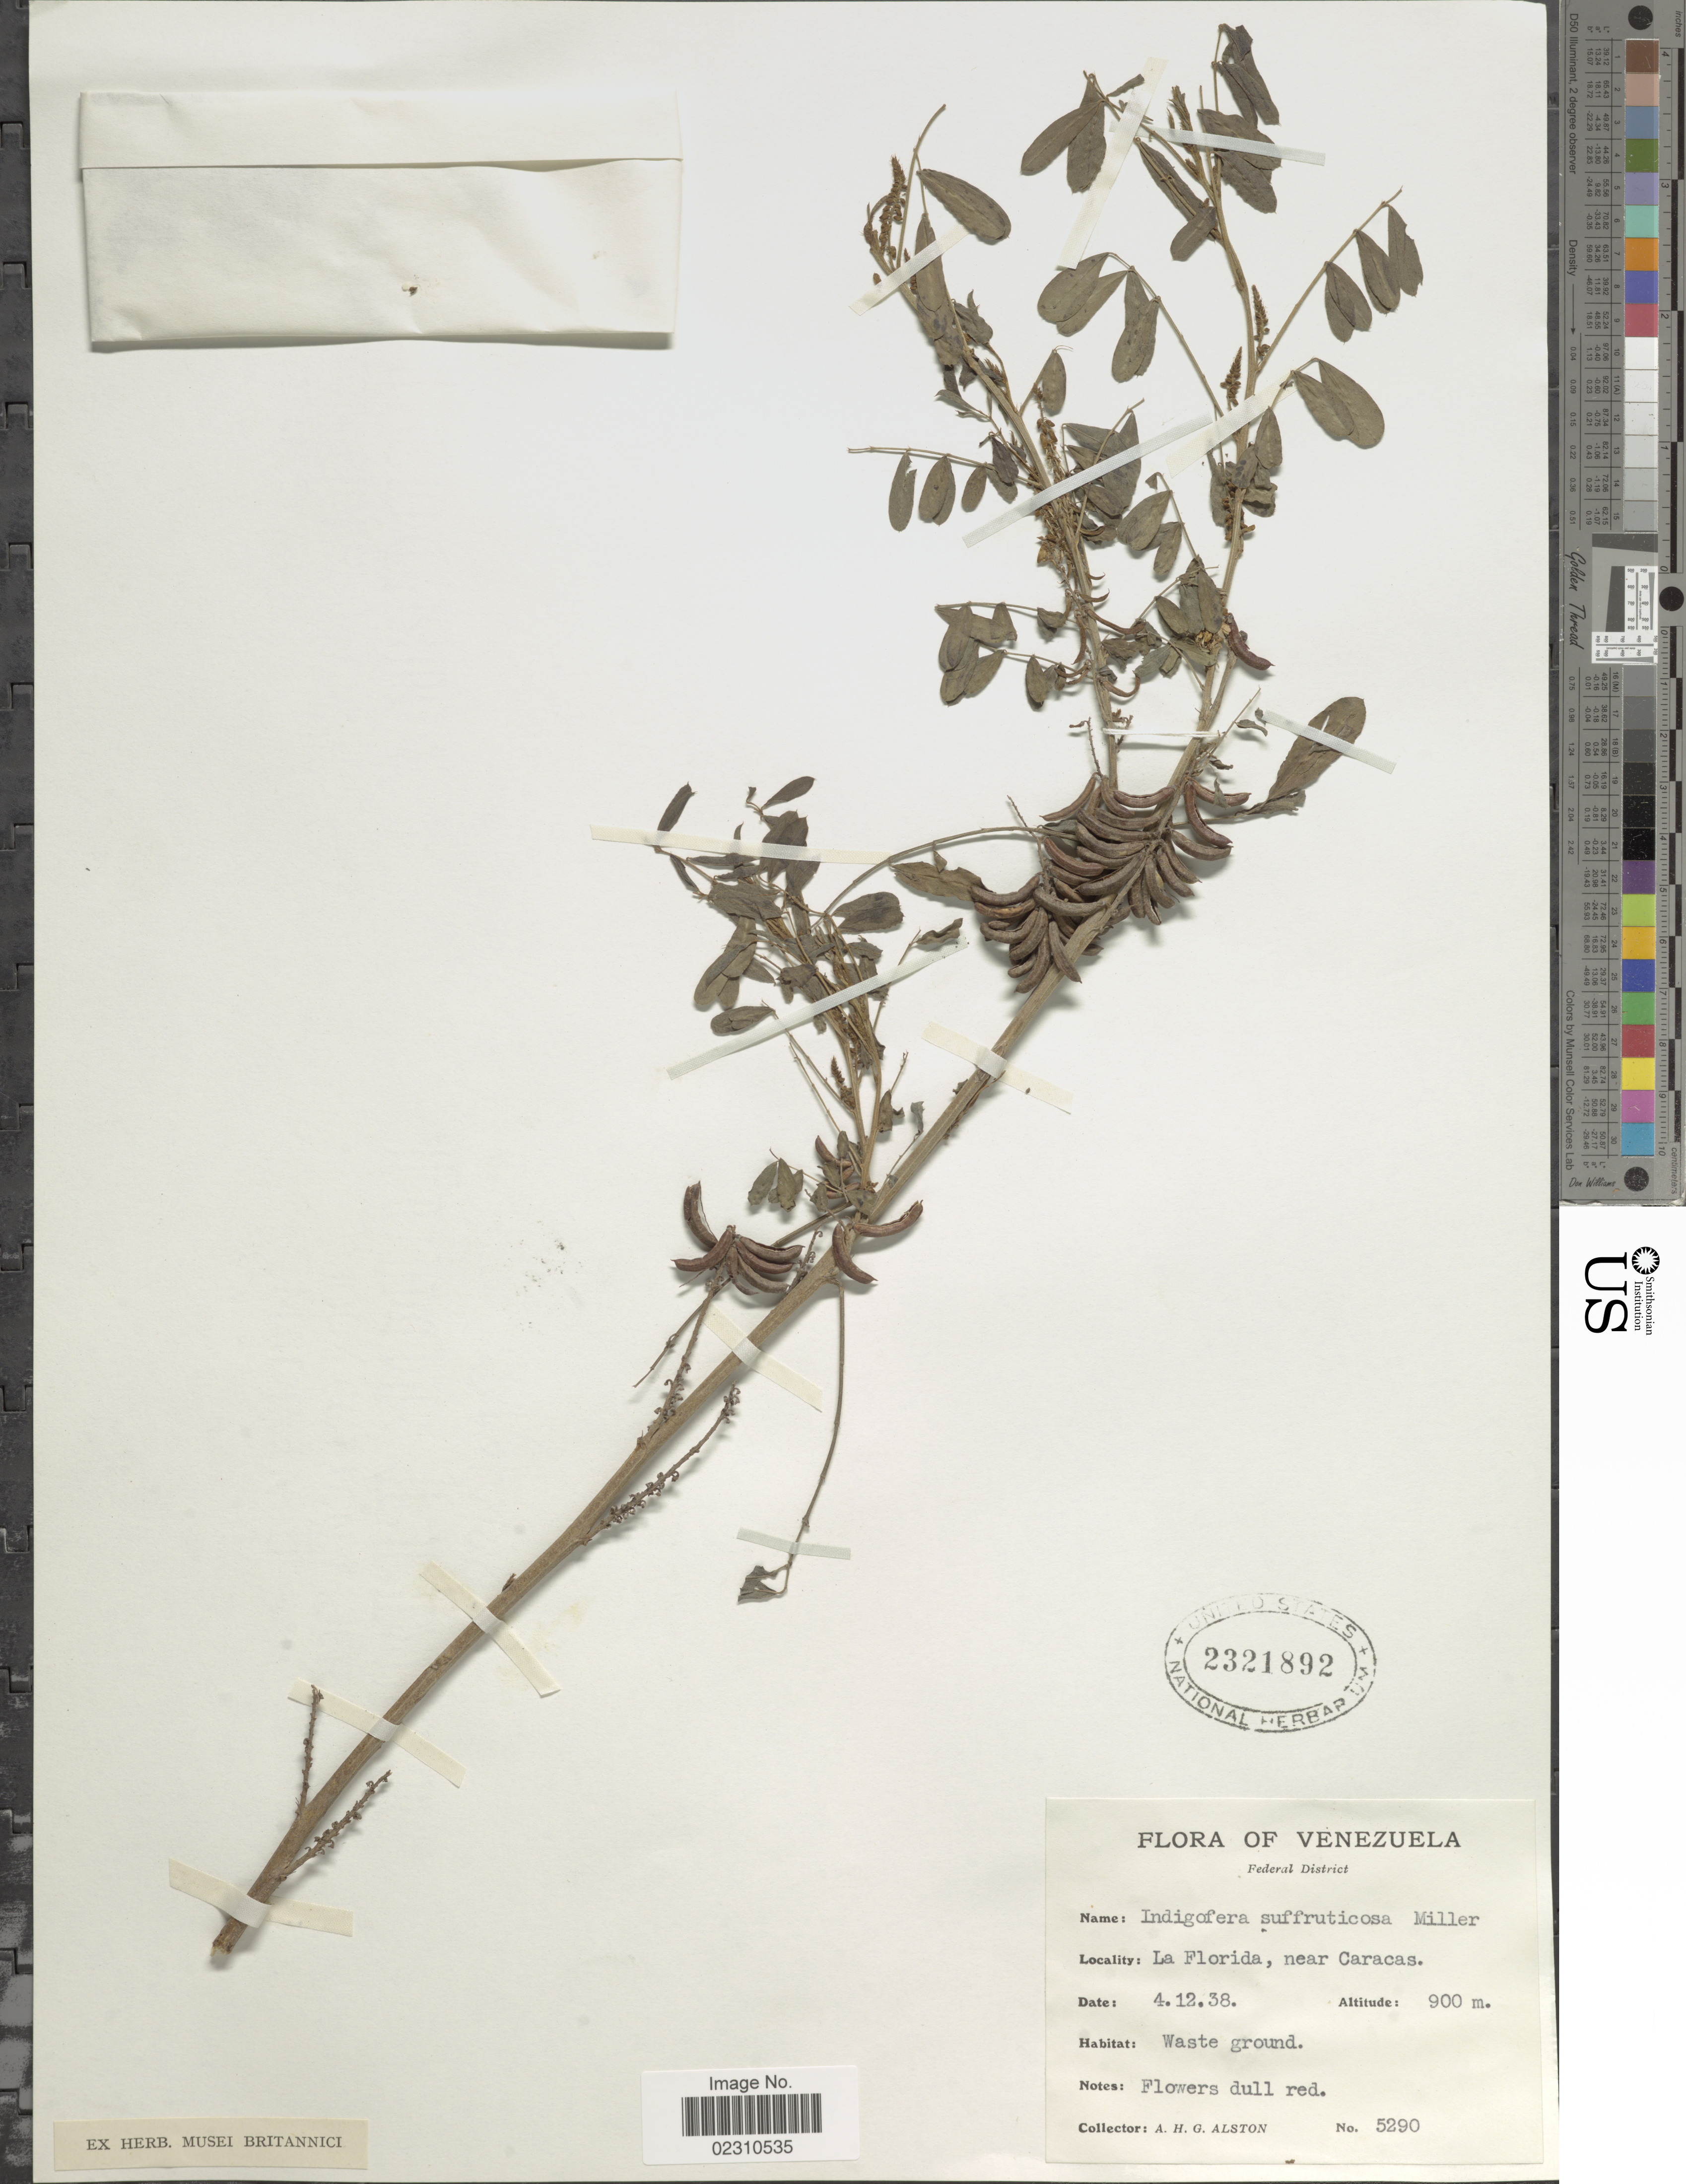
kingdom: Plantae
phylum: Tracheophyta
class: Magnoliopsida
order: Fabales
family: Fabaceae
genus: Indigofera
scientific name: Indigofera suffruticosa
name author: Mill.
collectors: A. H. Alston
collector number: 5290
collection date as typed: Transcribed d/m/y: 4/12/38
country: Venezuela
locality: La Florida near Caracas, Federal District,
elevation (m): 900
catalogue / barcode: US 2321892